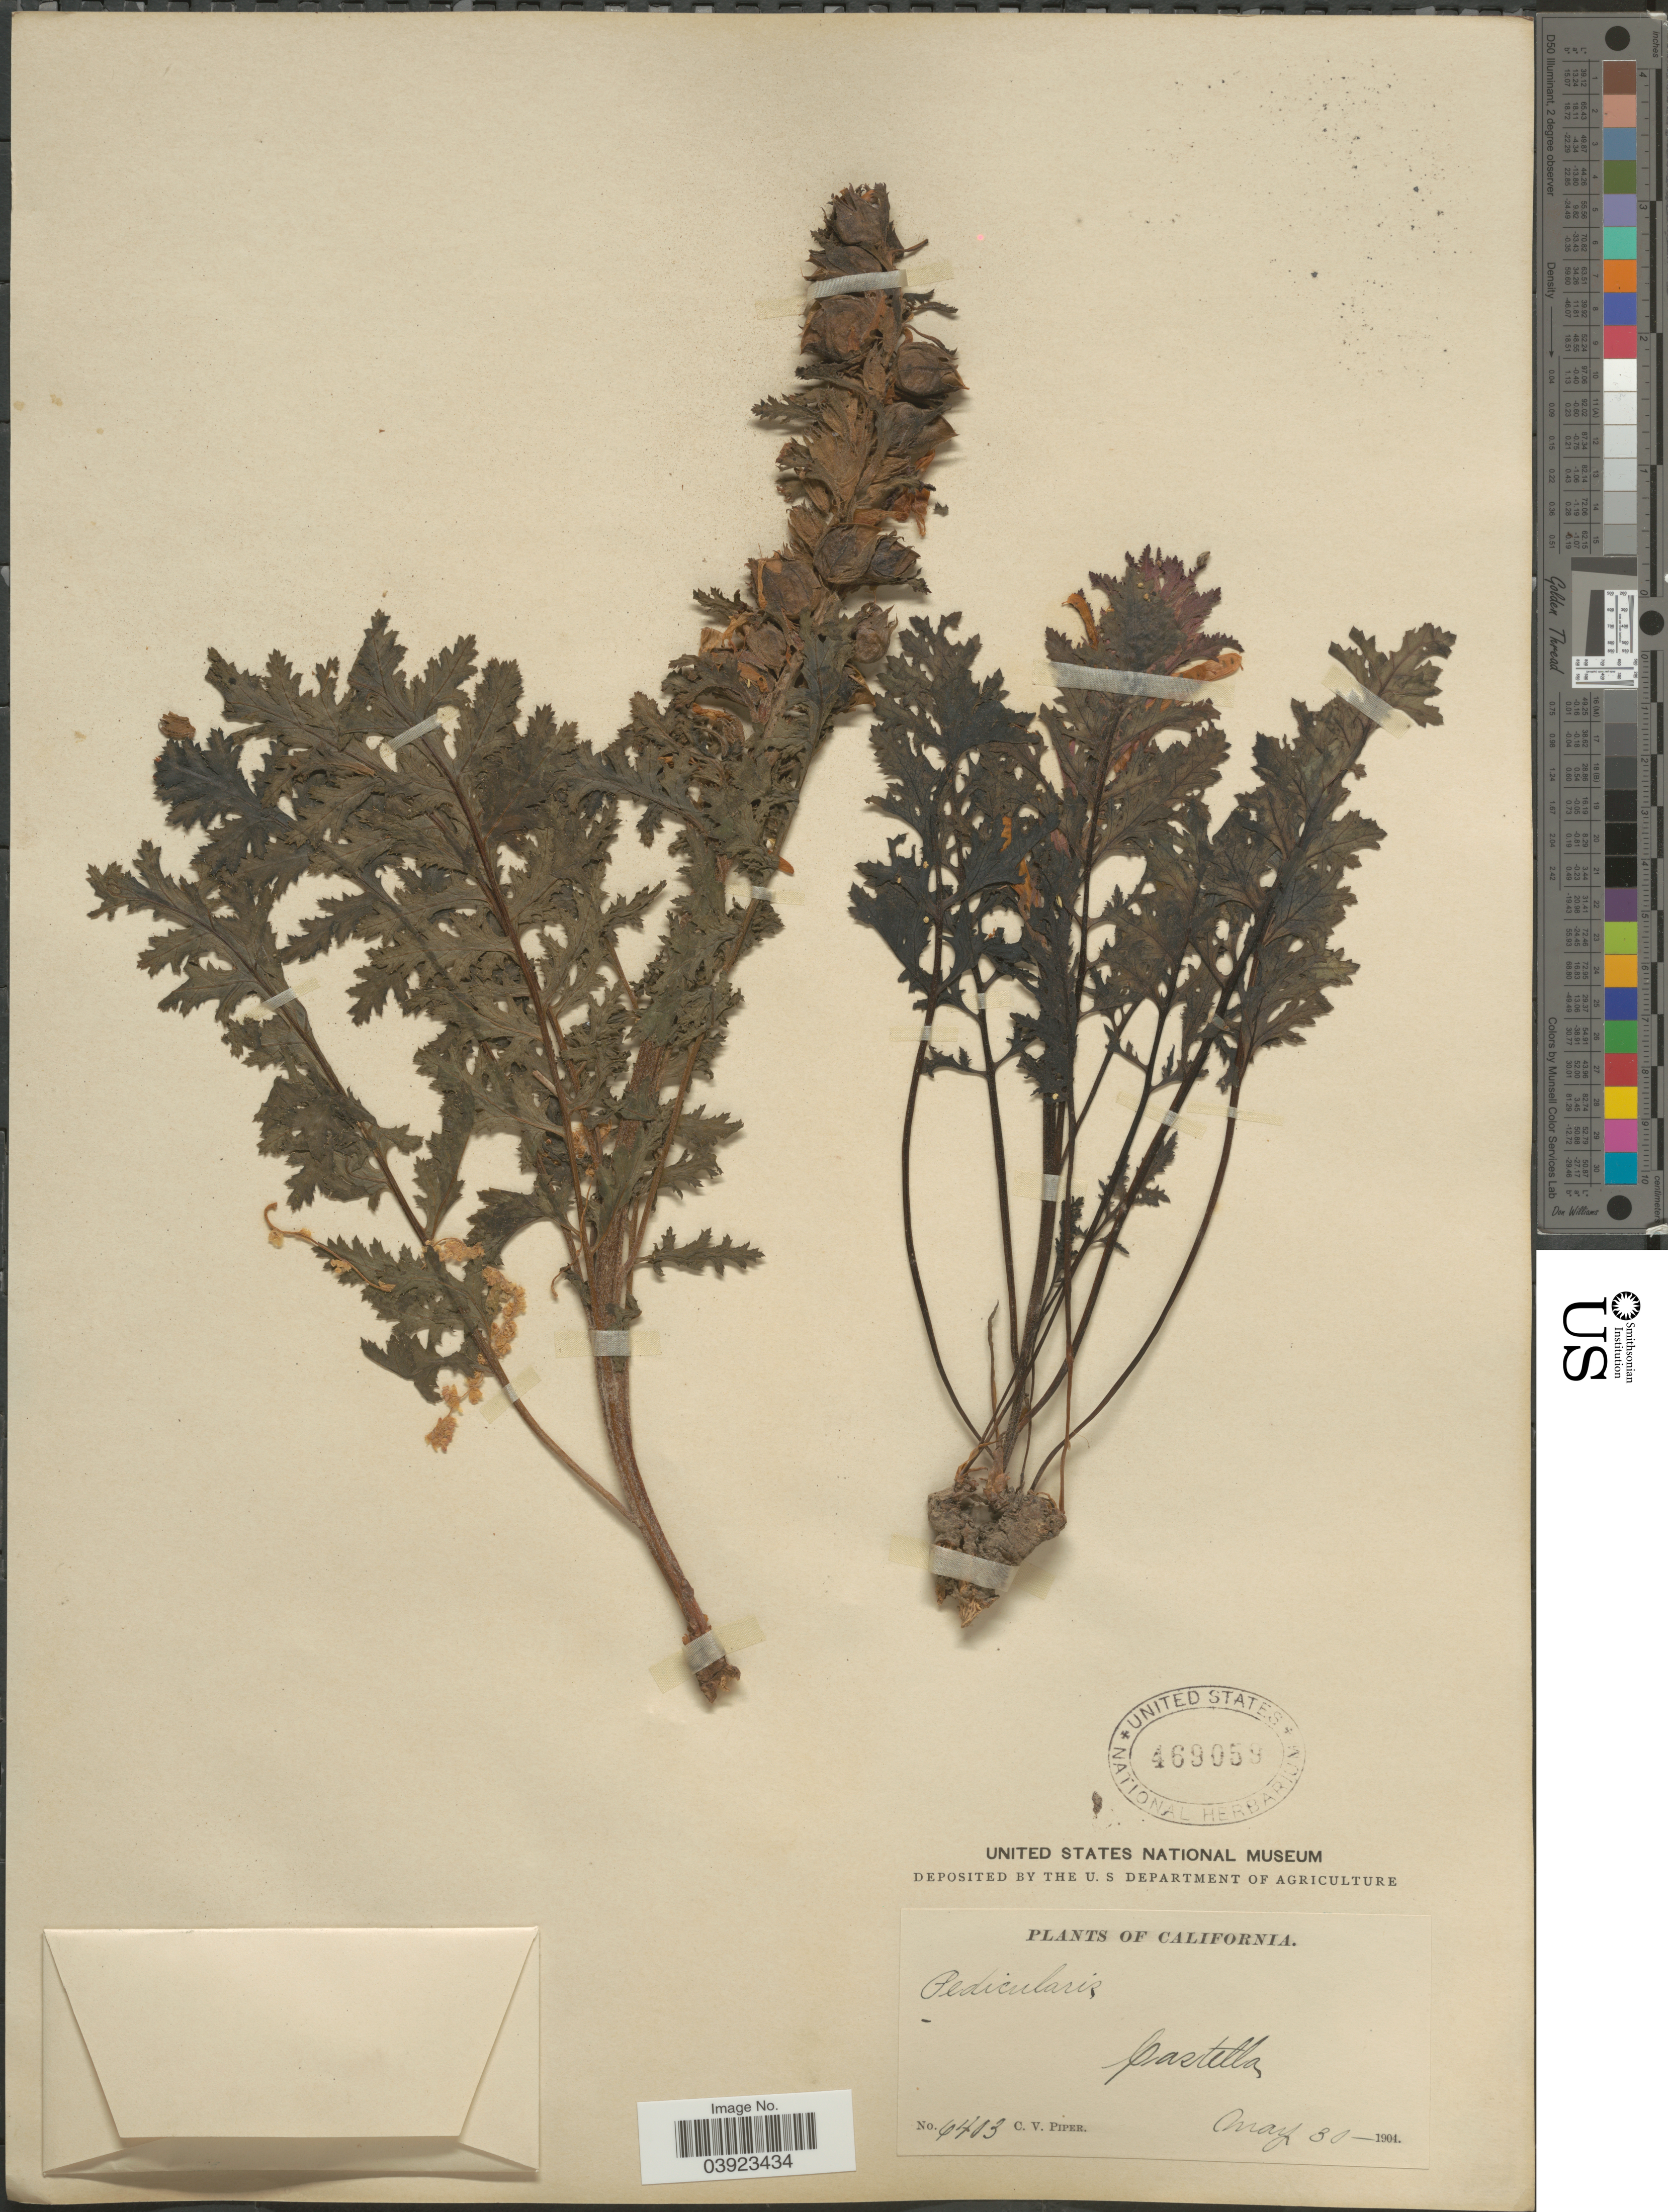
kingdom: Plantae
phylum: Tracheophyta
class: Magnoliopsida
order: Lamiales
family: Orobanchaceae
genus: Pedicularis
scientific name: Pedicularis semibarbata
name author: A. Gray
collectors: C. V. Piper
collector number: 6403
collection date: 1904-05-30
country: United States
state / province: California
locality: Pastella.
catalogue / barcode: US 469058